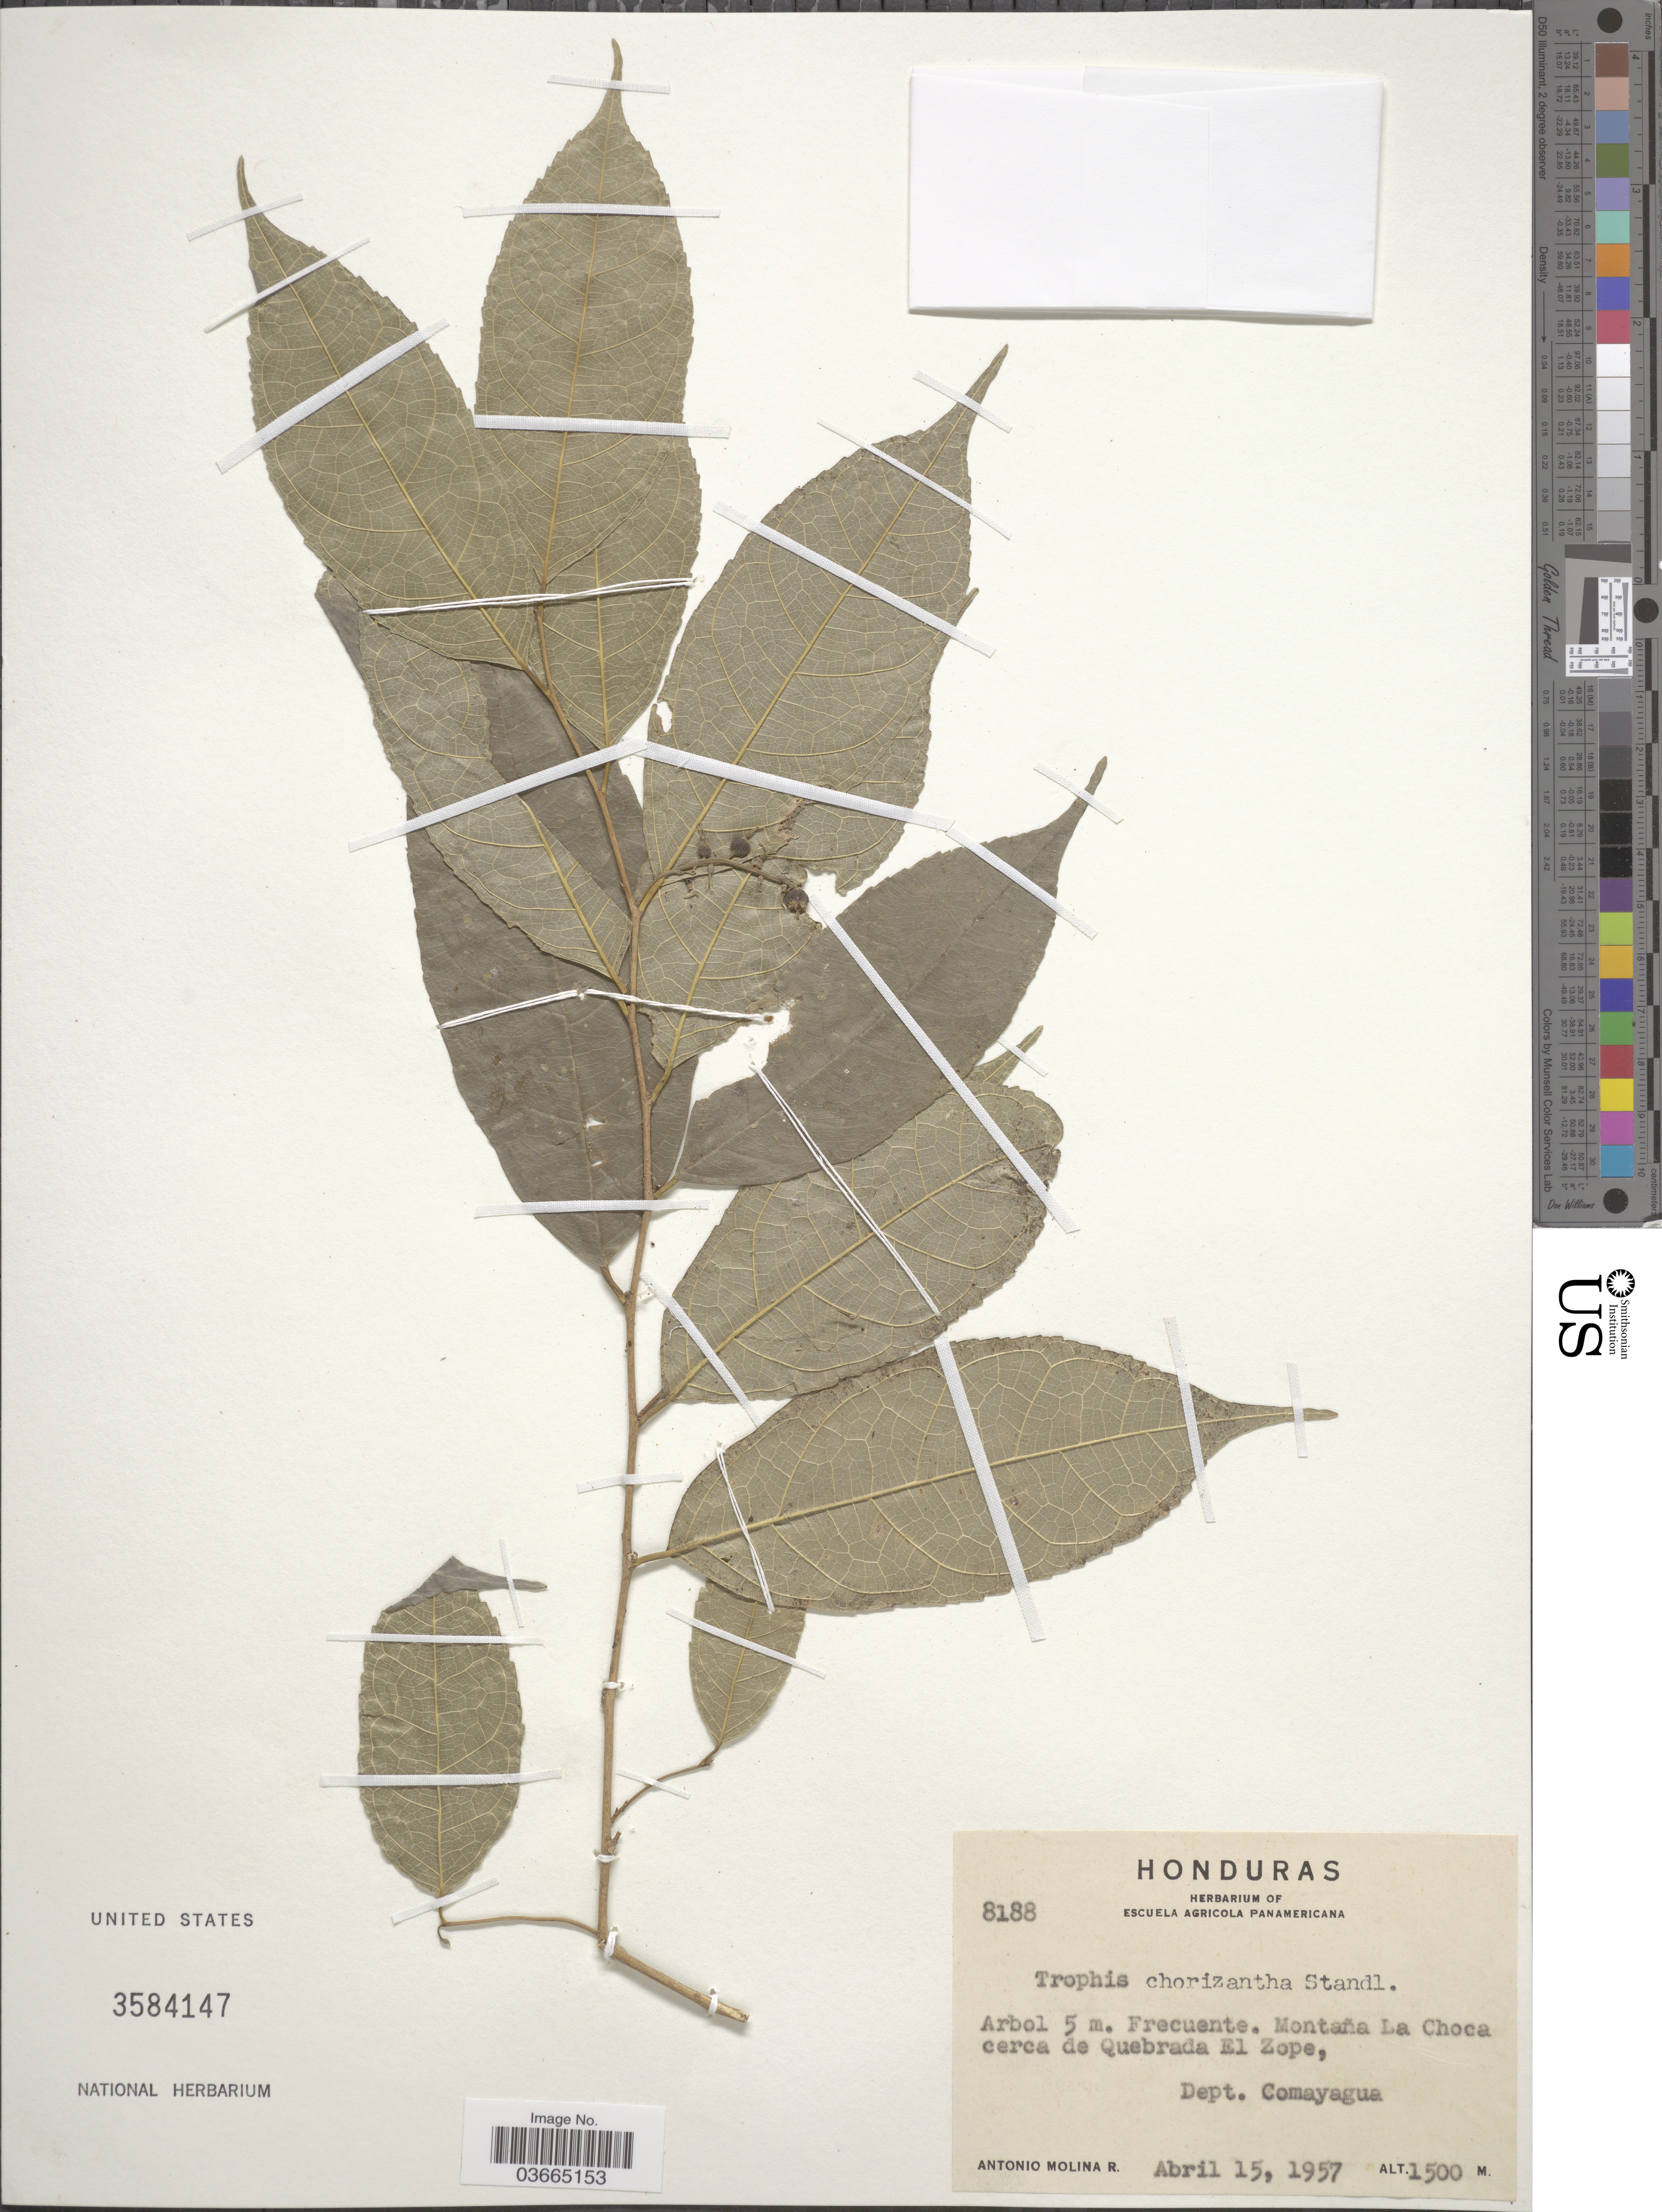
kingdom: Plantae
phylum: Tracheophyta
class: Magnoliopsida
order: Rosales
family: Moraceae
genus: Trophis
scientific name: Trophis chorizantha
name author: Standl.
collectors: A. Molina R.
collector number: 8188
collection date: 1957-04-15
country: Honduras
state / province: Comayagua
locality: Montaña La Choca cerca de Quebrada El Zope, Dept. Comayagua.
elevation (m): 1500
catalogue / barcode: US 3584147